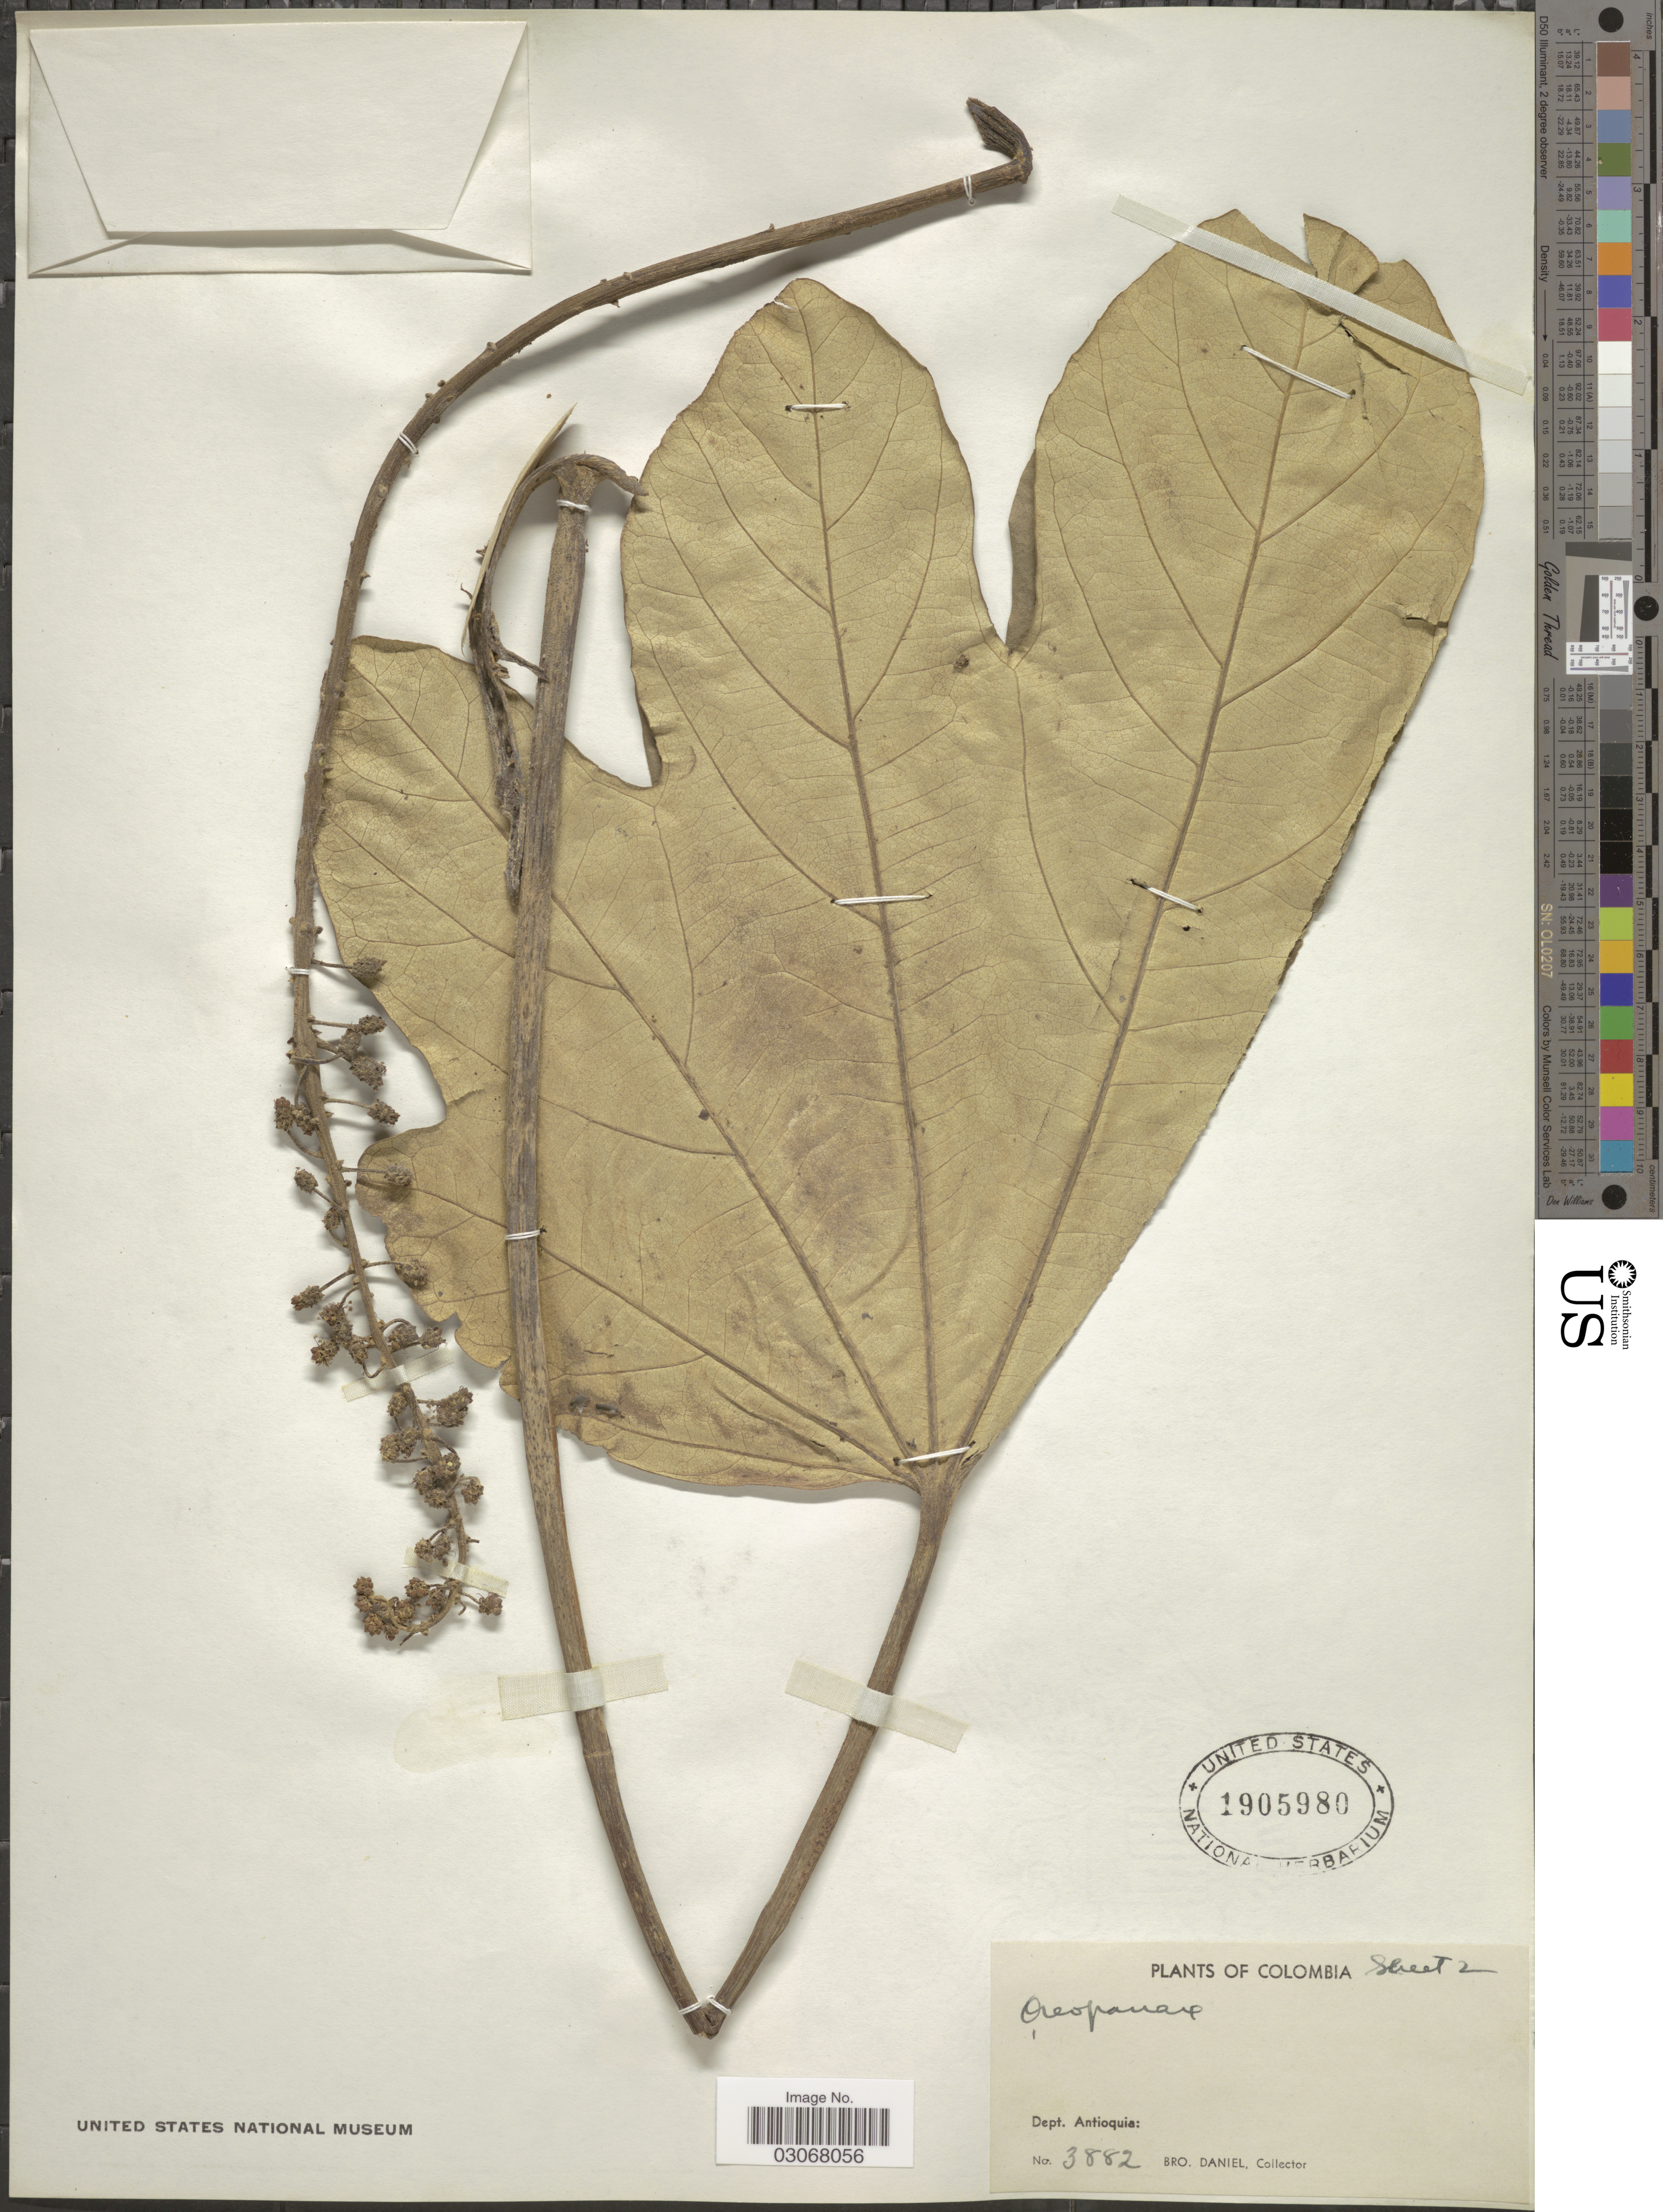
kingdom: Plantae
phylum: Tracheophyta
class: Magnoliopsida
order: Apiales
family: Araliaceae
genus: Oreopanax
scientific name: Oreopanax obtusilobus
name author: (Willd. ex Schult.) Decne. & Planch.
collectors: Bro. Daniel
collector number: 3882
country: Colombia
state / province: Antioquia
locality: Dept. Antioquia.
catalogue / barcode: US 1905980